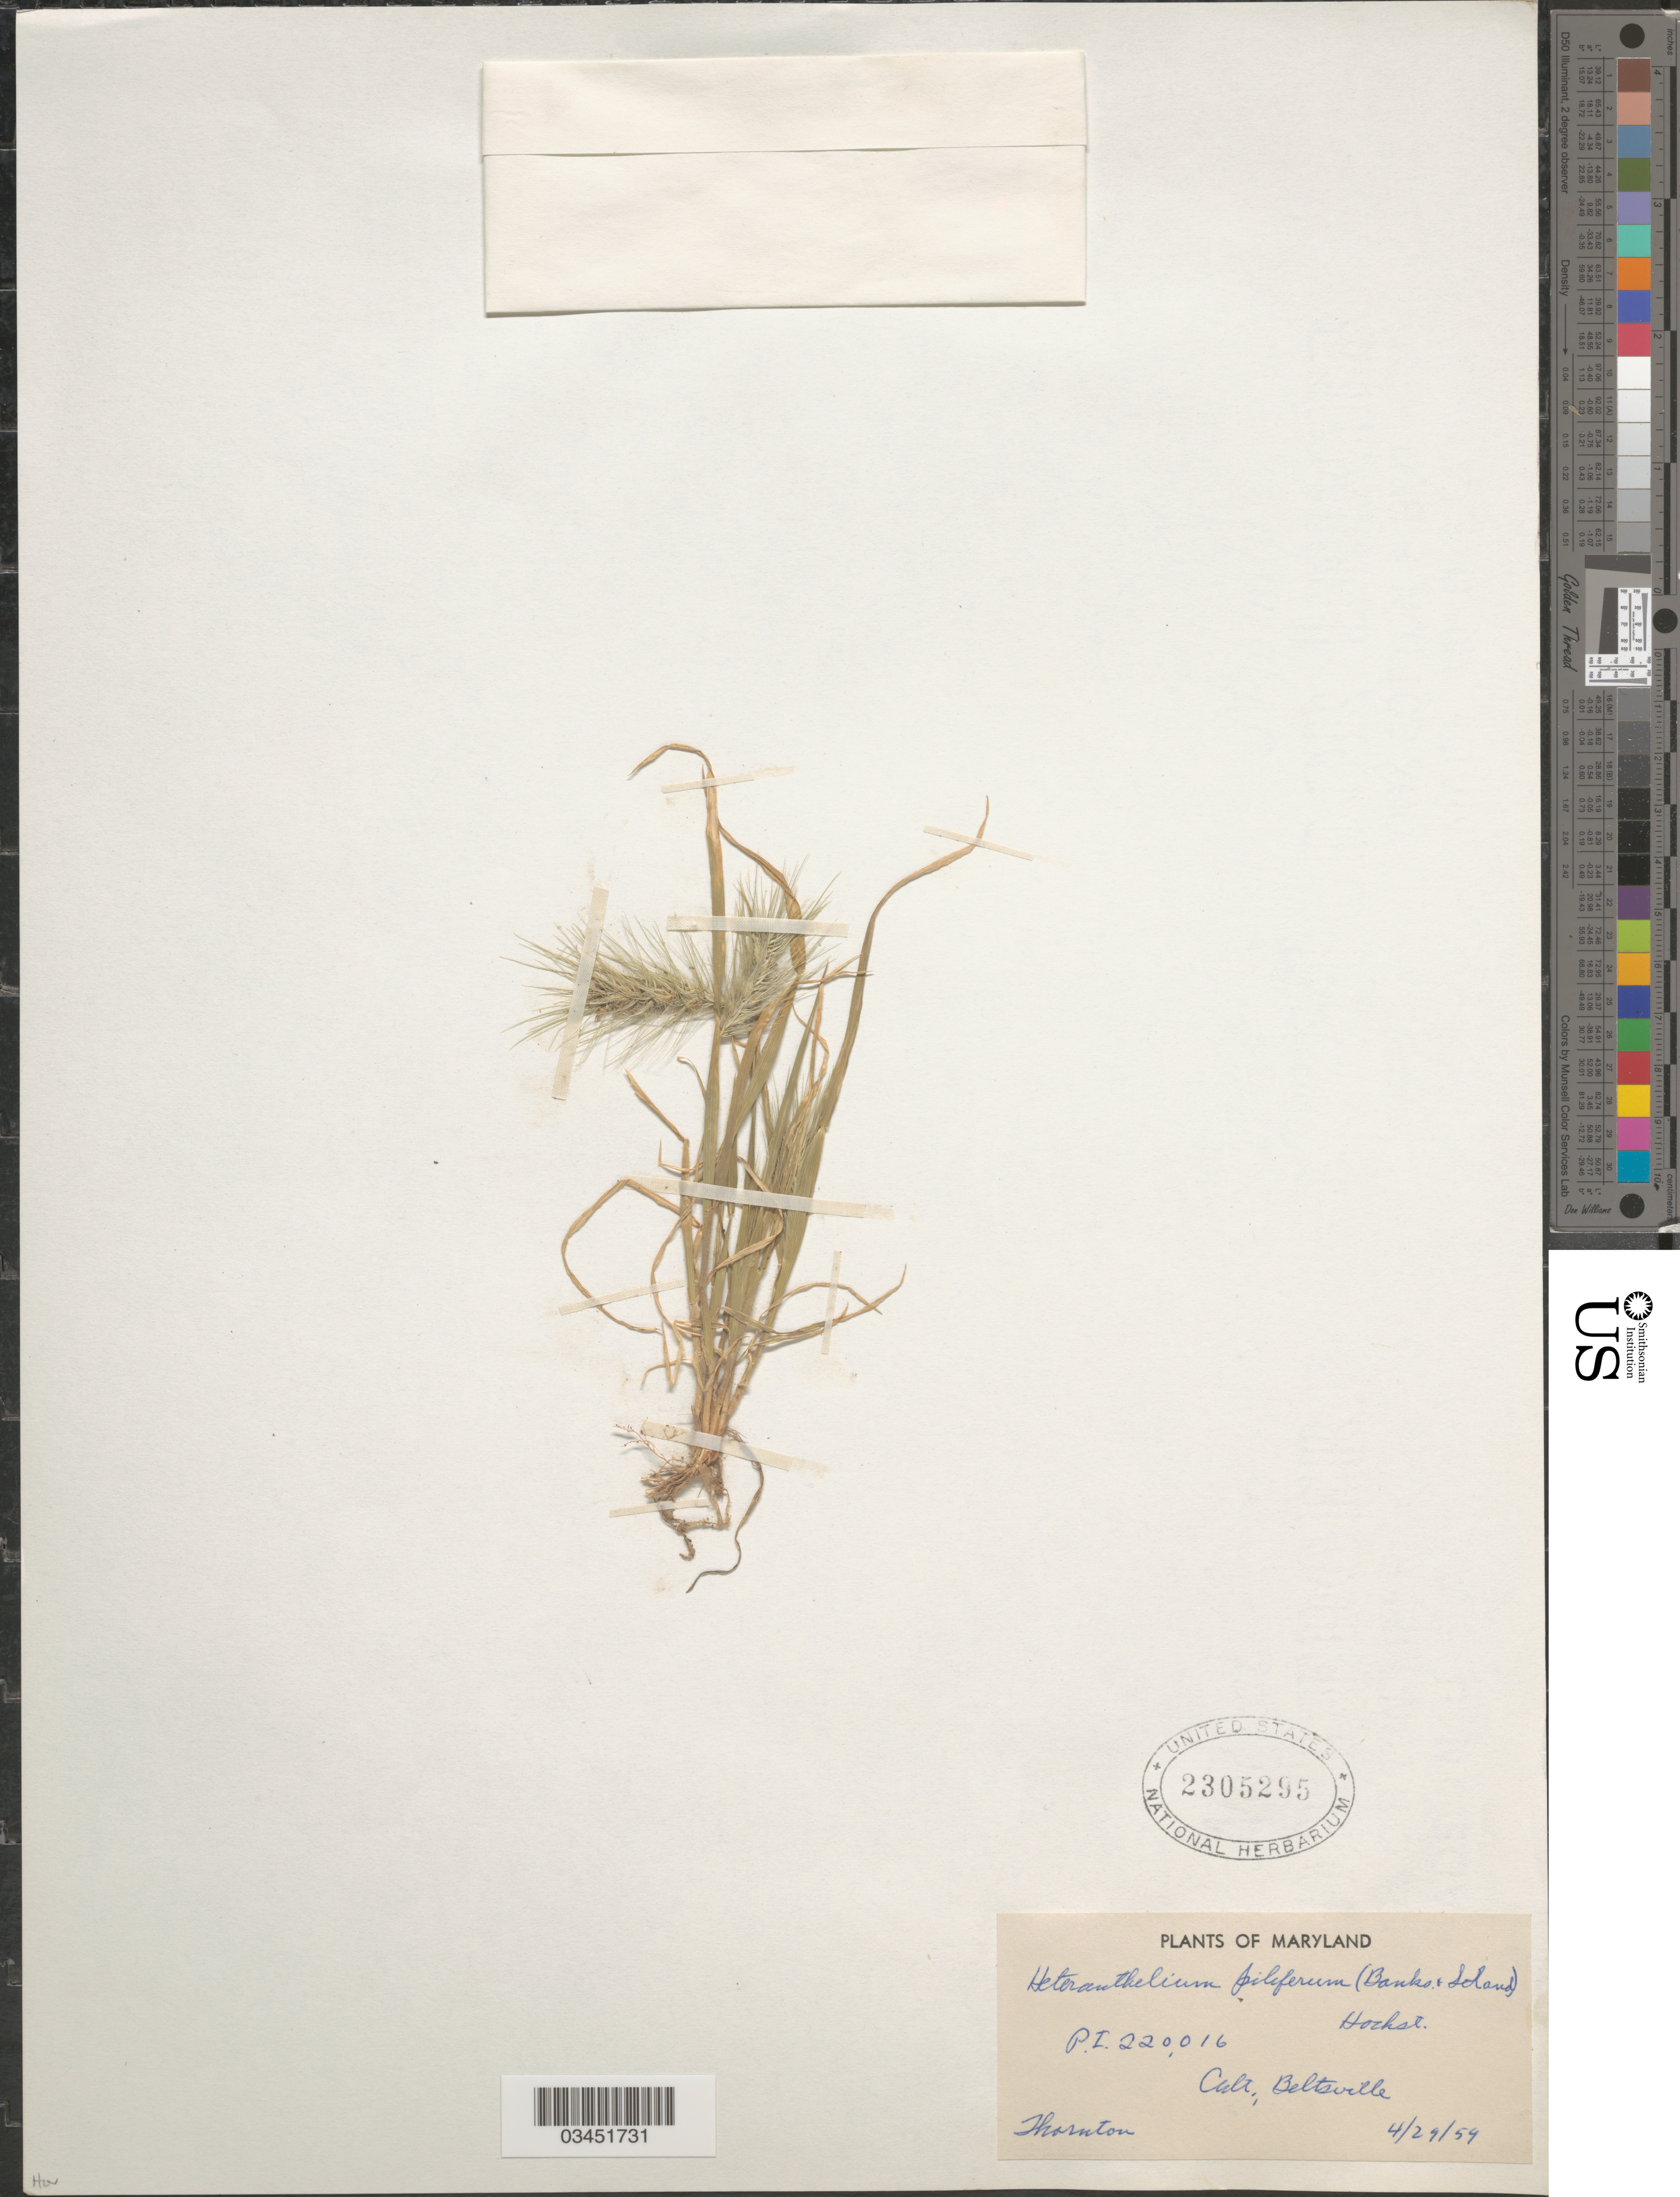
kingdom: Plantae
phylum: Tracheophyta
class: Liliopsida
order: Poales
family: Poaceae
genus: Heteranthelium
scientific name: Heteranthelium piliferum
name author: (Sol.) Hochst.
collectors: Thornton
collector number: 220016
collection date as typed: Transcribed d/m/y: 29/4/59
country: United States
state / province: Maryland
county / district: Prince George's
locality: Beltsville.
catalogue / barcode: US 2305295